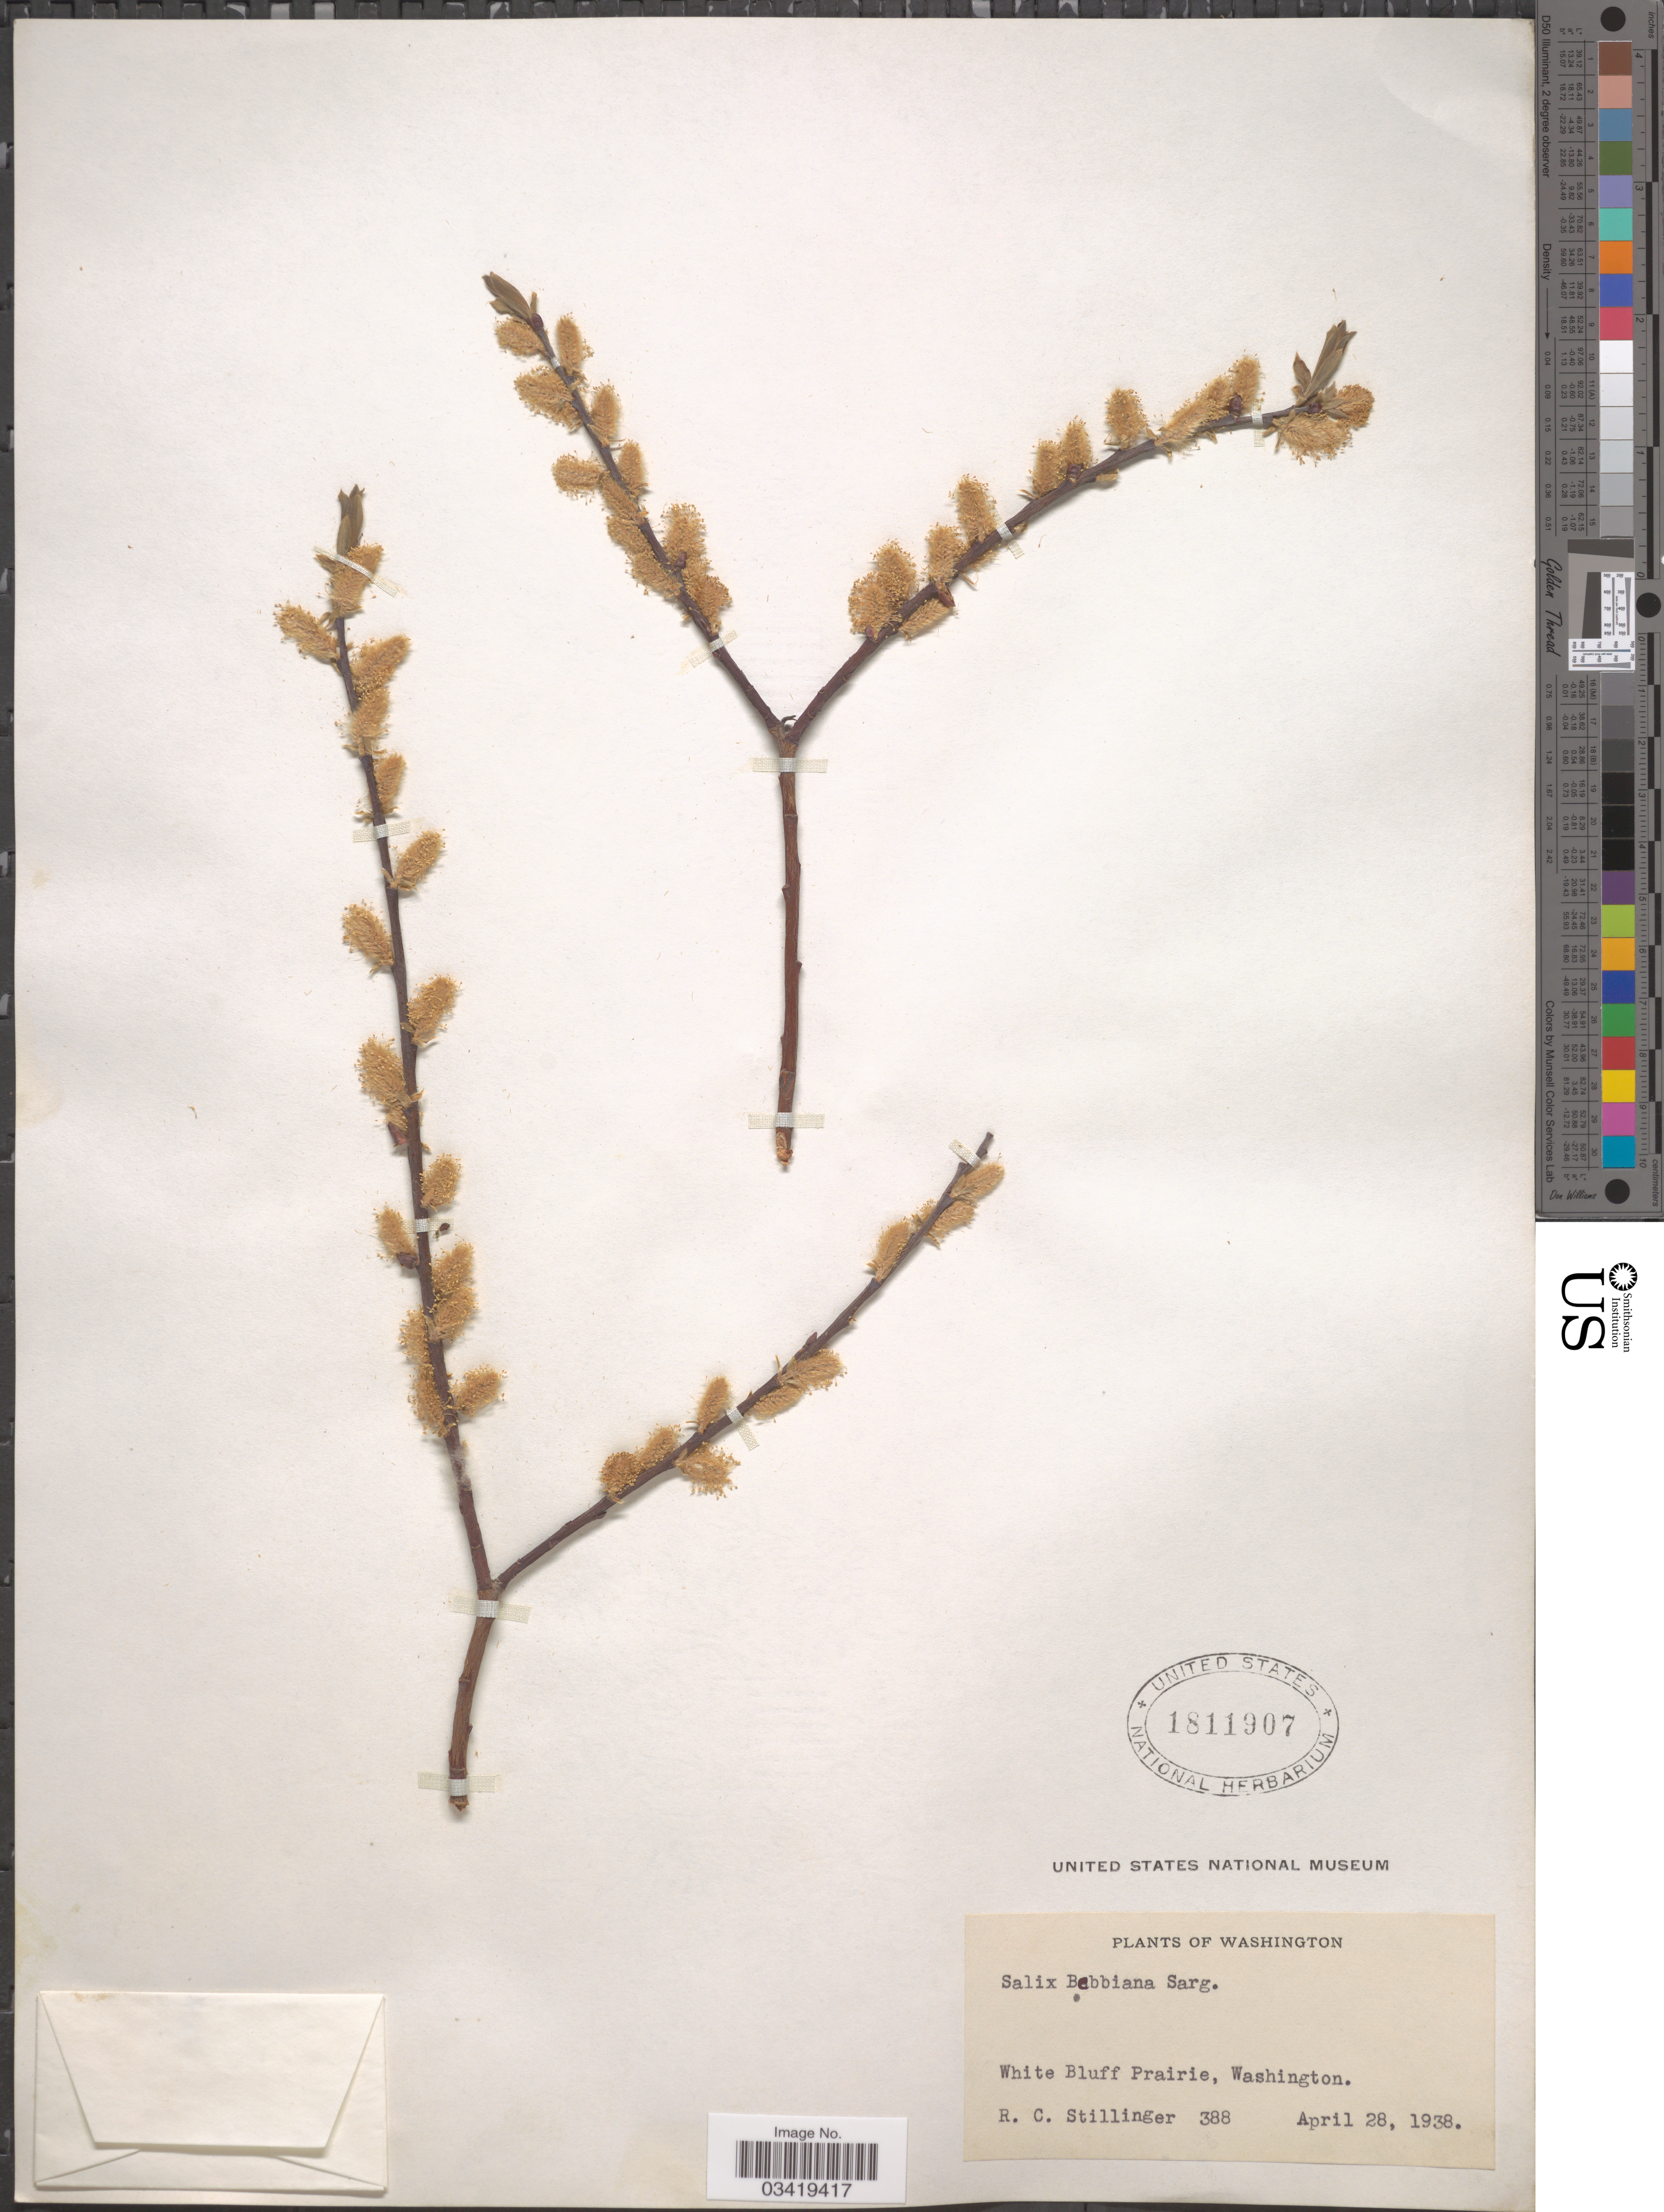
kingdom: Plantae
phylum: Tracheophyta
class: Magnoliopsida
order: Malpighiales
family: Salicaceae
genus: Salix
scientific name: Salix bebbiana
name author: Sarg.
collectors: R. Stillinger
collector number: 388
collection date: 1938-04-28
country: United States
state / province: Washington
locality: White Bluff Prairie.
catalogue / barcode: US 1811907